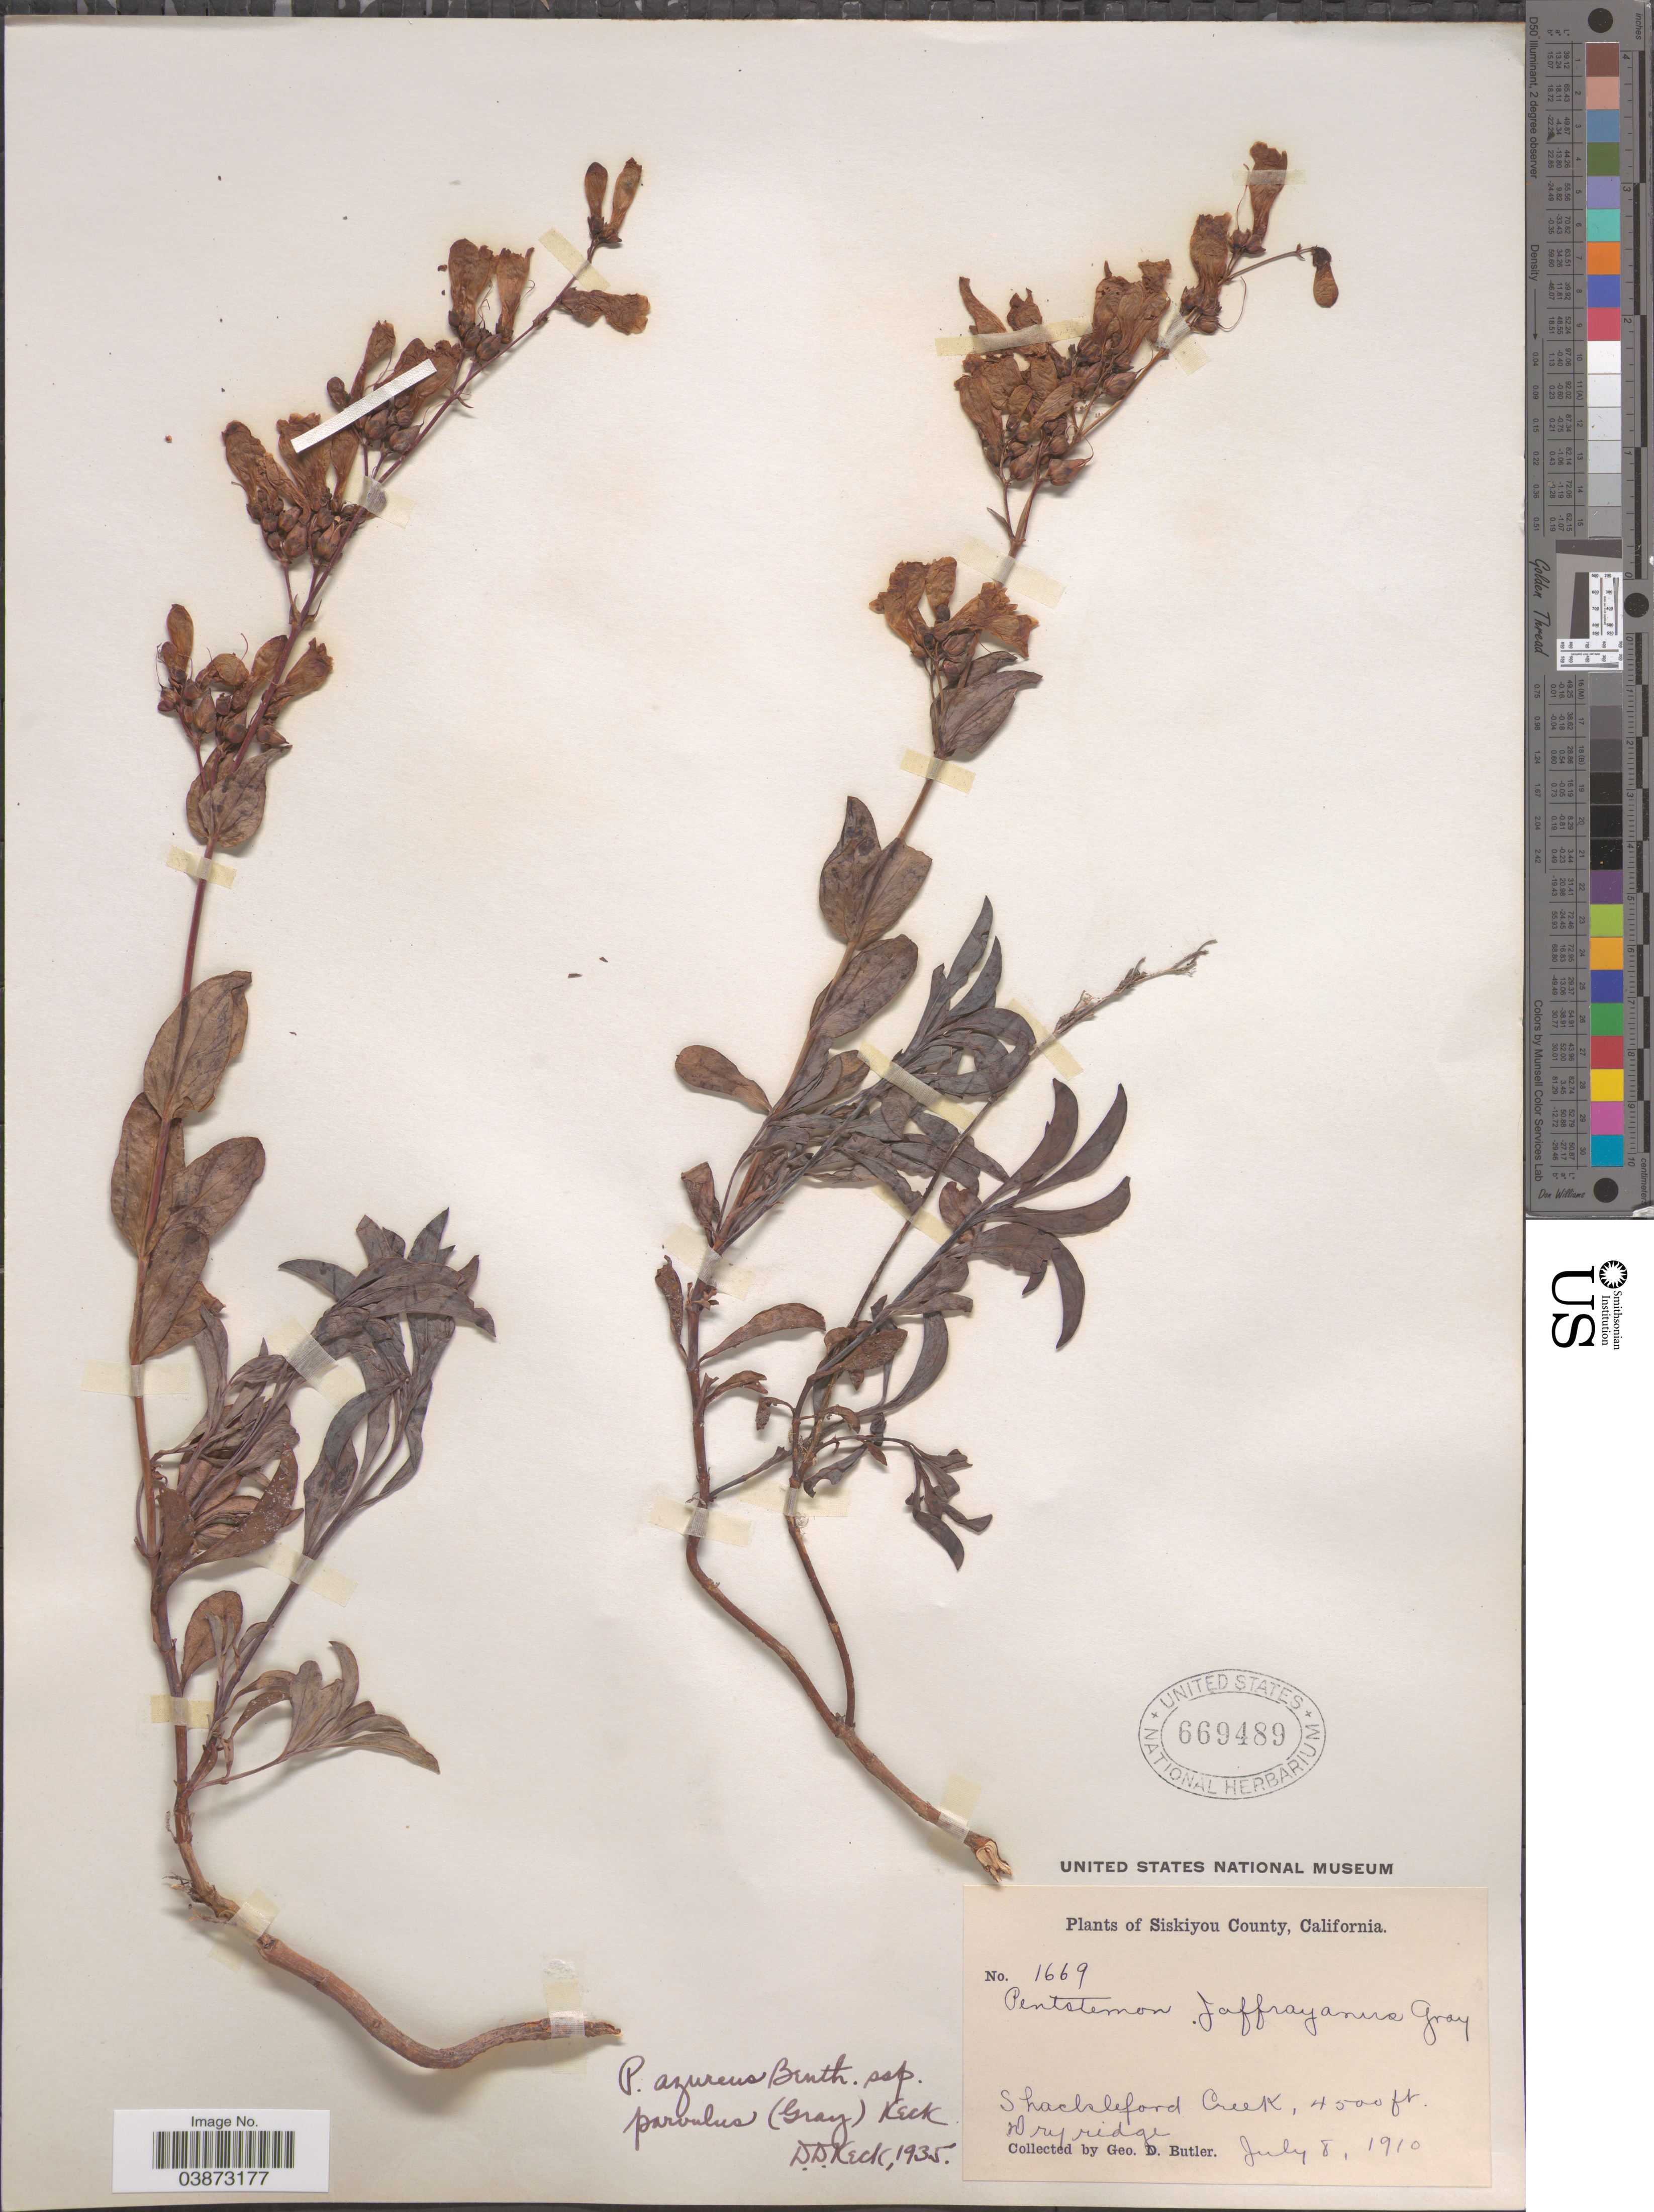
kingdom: Plantae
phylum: Tracheophyta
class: Magnoliopsida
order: Lamiales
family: Plantaginaceae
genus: Penstemon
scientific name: Penstemon azureus subsp. parvulus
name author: (A. Gray) D.D. Keck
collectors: G. D. Butler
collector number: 1669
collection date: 1910-07-08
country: United States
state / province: California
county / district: Siskiyou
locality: Siskiyou County. Shackleford Creek.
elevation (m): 1372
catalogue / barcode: US 669489